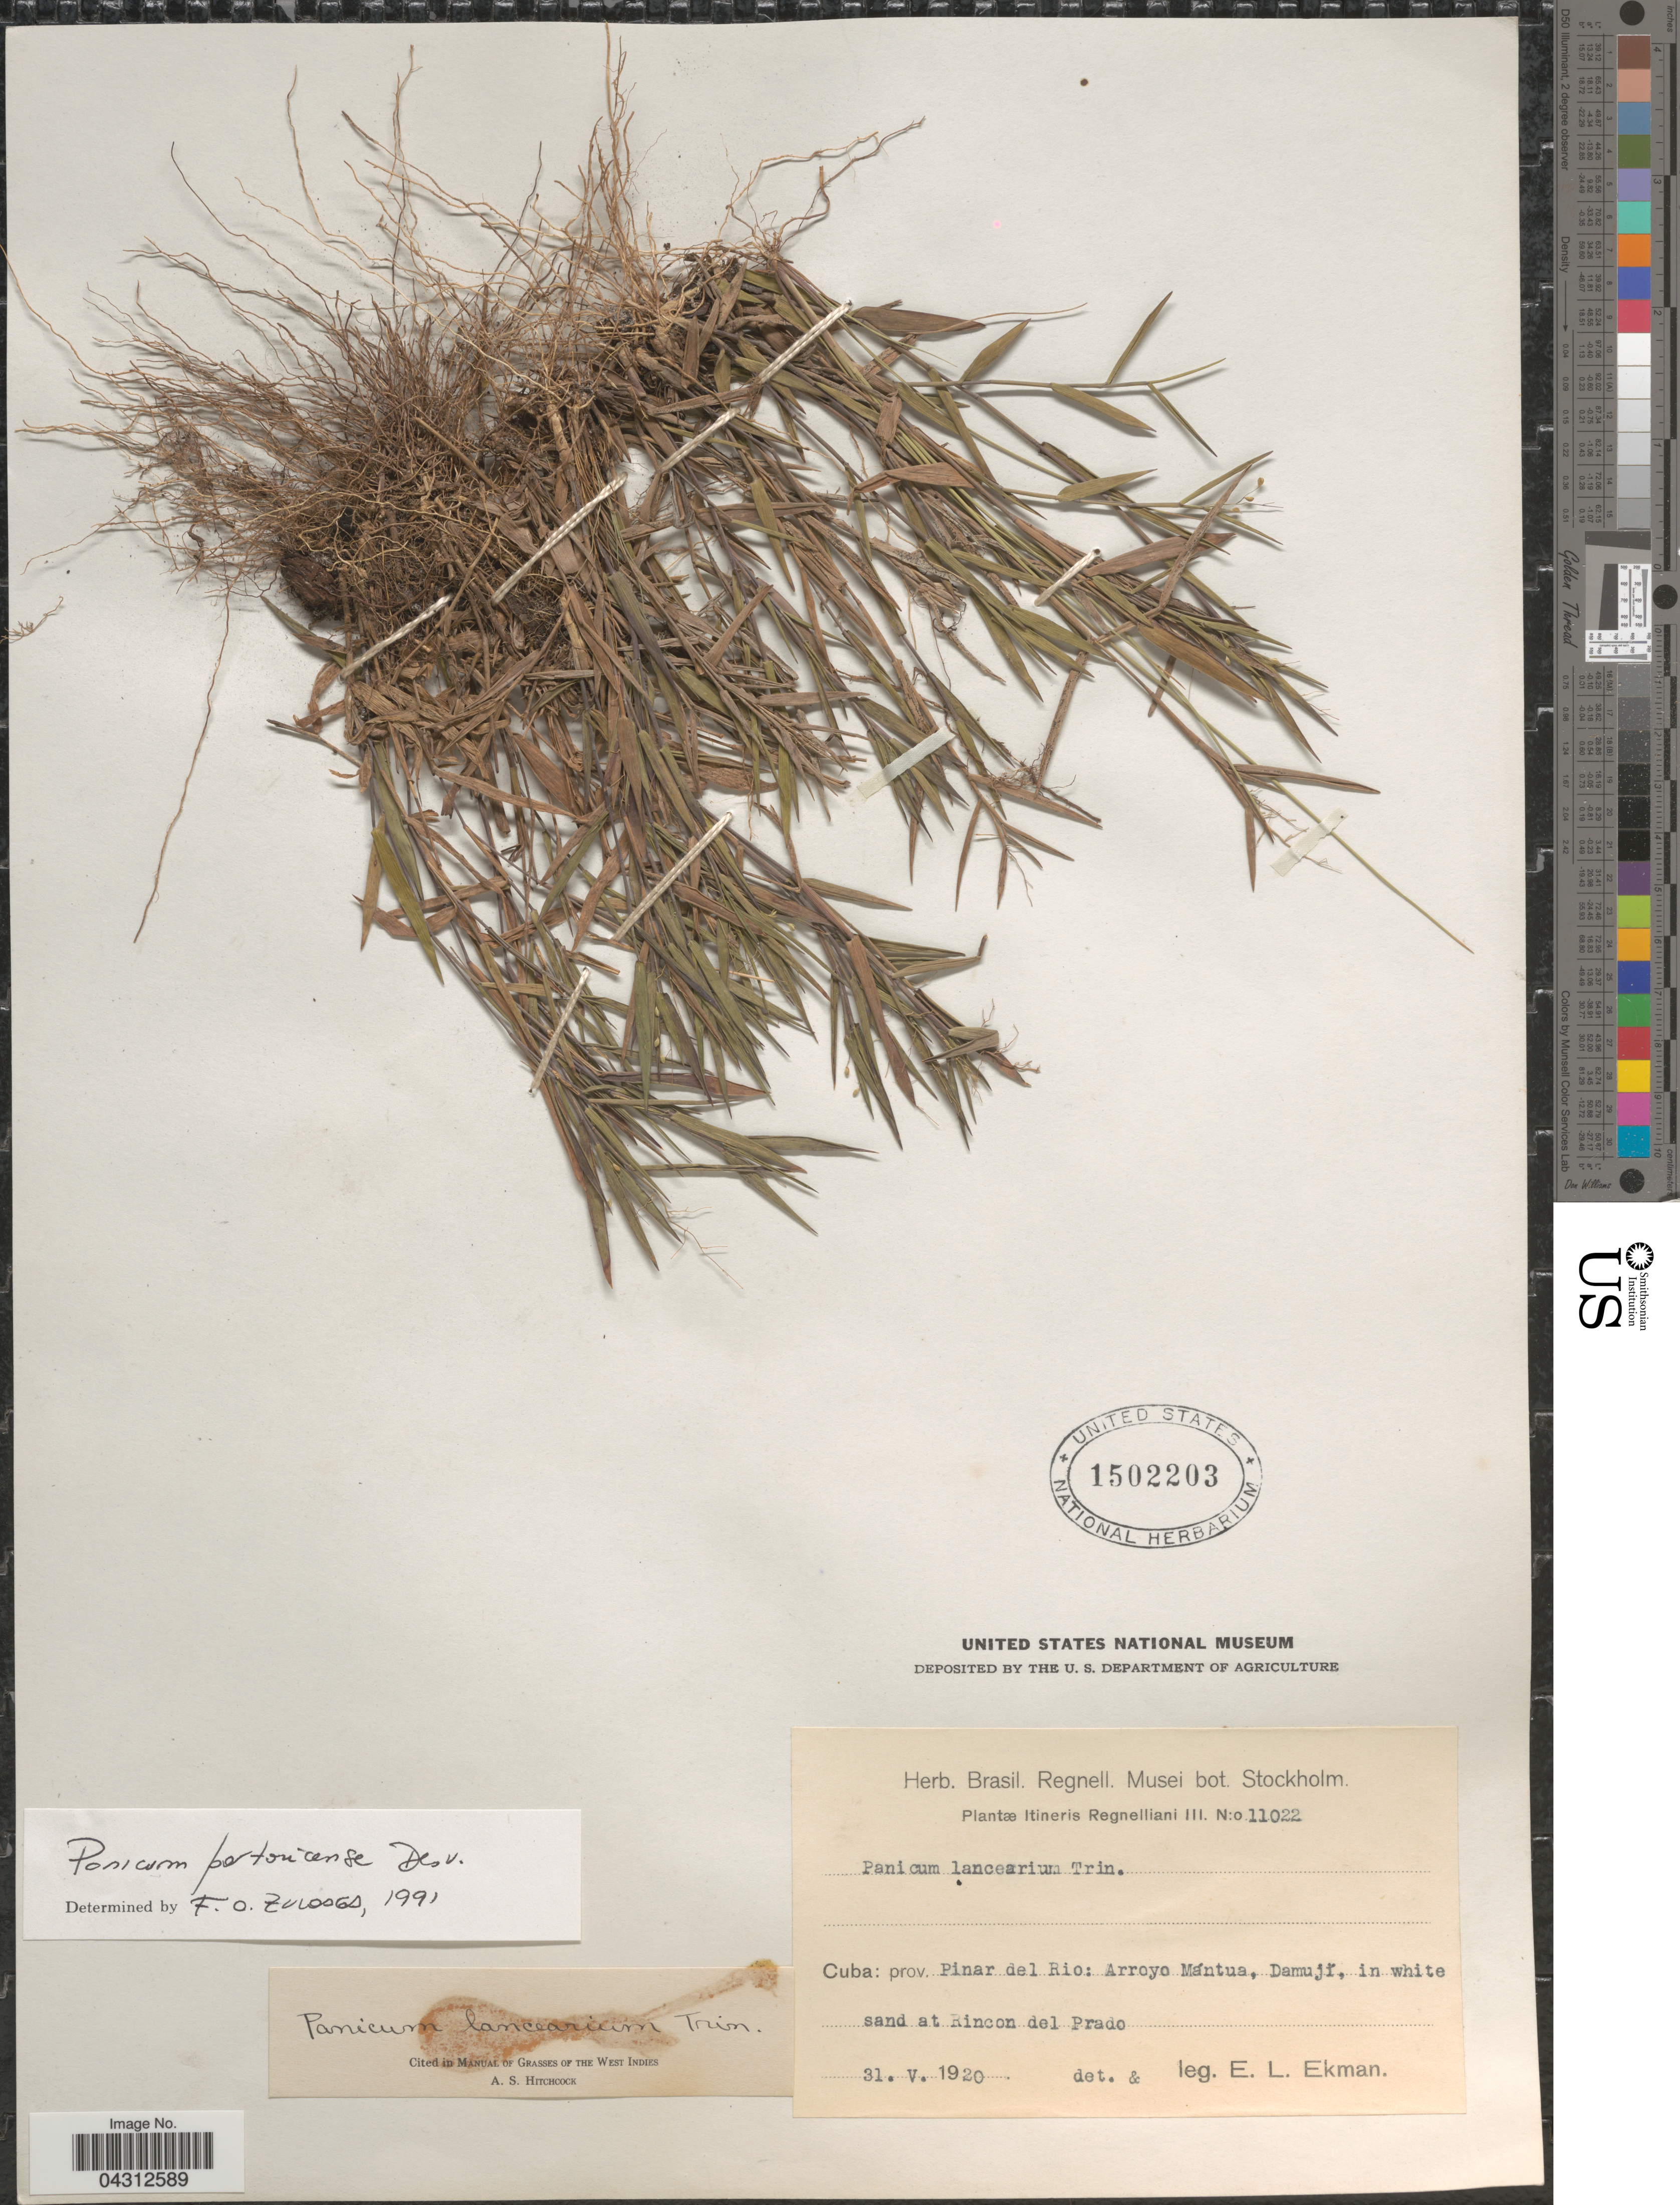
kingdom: Plantae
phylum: Tracheophyta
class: Liliopsida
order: Poales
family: Poaceae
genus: Dichanthelium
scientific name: Dichanthelium portoricense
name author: (Desv. ex Ham.) B.F. Hansen & Wunderlin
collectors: E. L. Ekman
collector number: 11022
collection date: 1920-05-31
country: Cuba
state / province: Pinar del Río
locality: Itineris Regnelliani III. Arroyo Mantua, Damuji, in white sand at Rincon del Prado.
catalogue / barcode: US 1502203